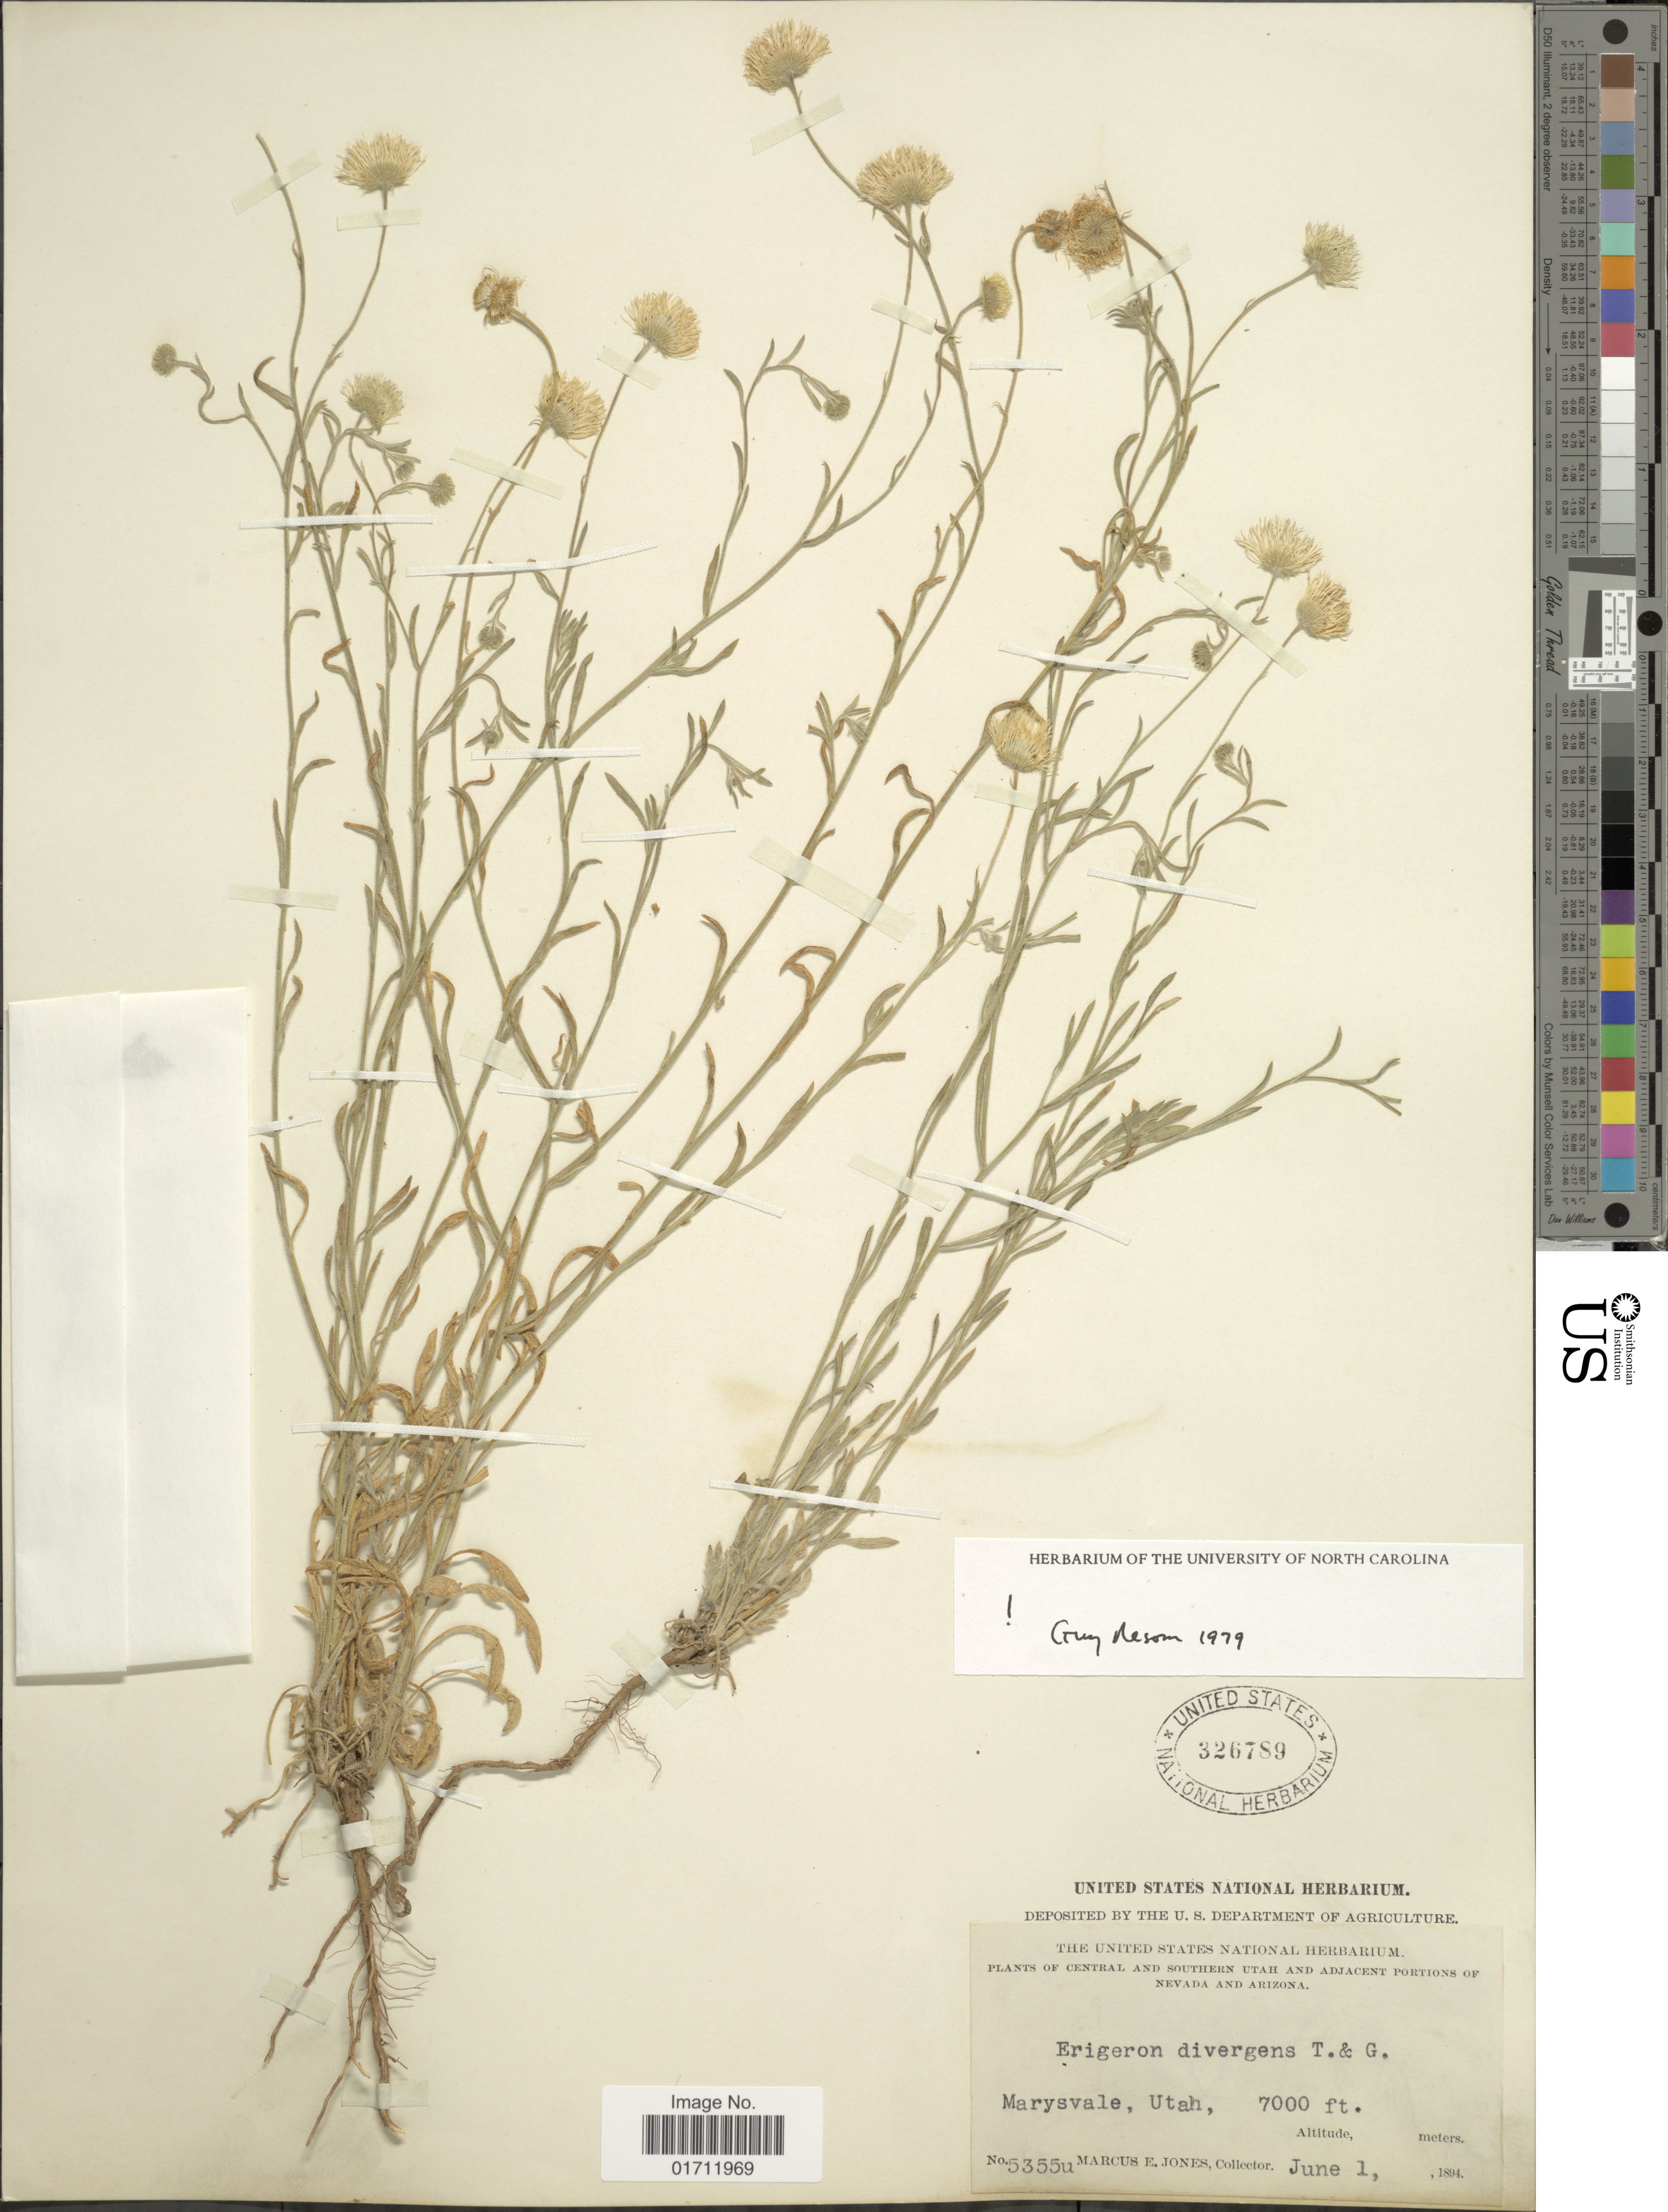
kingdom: Plantae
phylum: Tracheophyta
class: Magnoliopsida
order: Asterales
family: Asteraceae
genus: Erigeron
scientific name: Erigeron divergens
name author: Torr. & A. Gray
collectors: M. E. Jones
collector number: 5355u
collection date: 1894-06-01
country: United States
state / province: Utah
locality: Central and Southern Utah and Adjacent portions of Nevada and Arizona, Marysvale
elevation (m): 2134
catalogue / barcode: US 326789